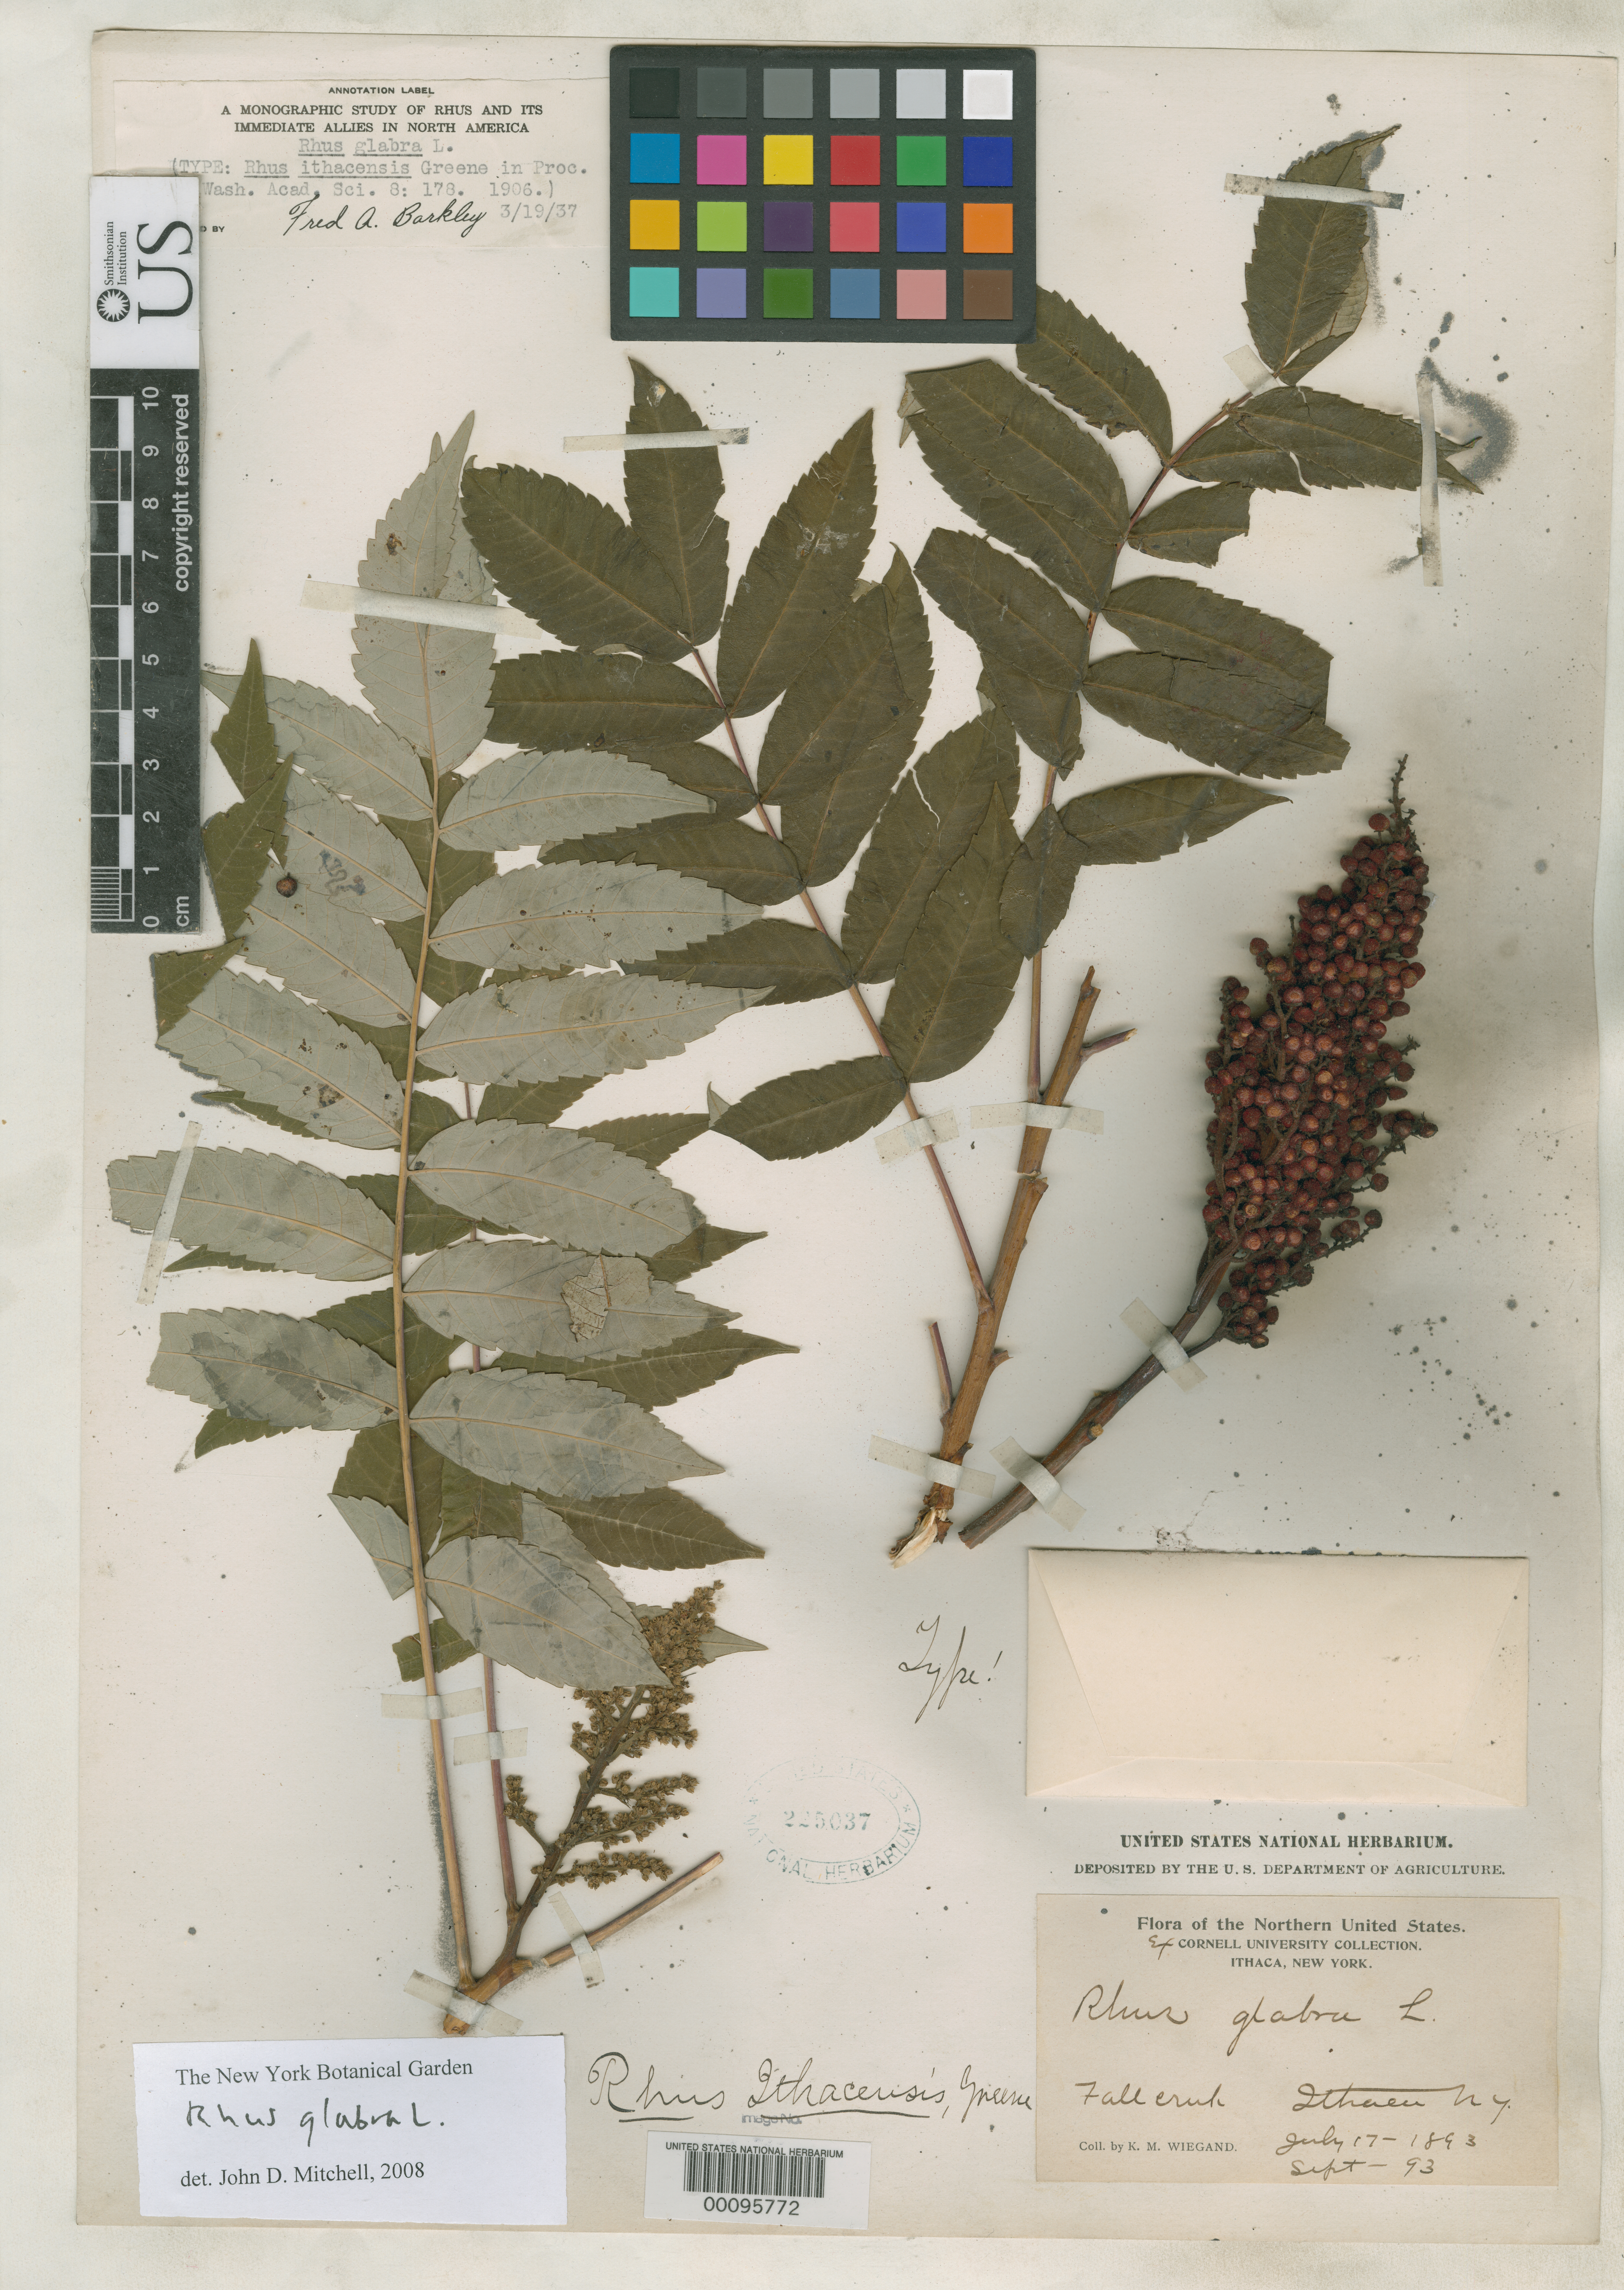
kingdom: Plantae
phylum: Tracheophyta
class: Magnoliopsida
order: Sapindales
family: Anacardiaceae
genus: Rhus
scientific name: Rhus ithacensis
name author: Greene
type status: Holotype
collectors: K. M. Wiegand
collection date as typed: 17 Jul 1893 and -- Sep 1893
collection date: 1893-07-17,1893-09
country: United States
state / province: New York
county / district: Tompkins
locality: Fall Creek, near Ithaca.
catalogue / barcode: US 225037